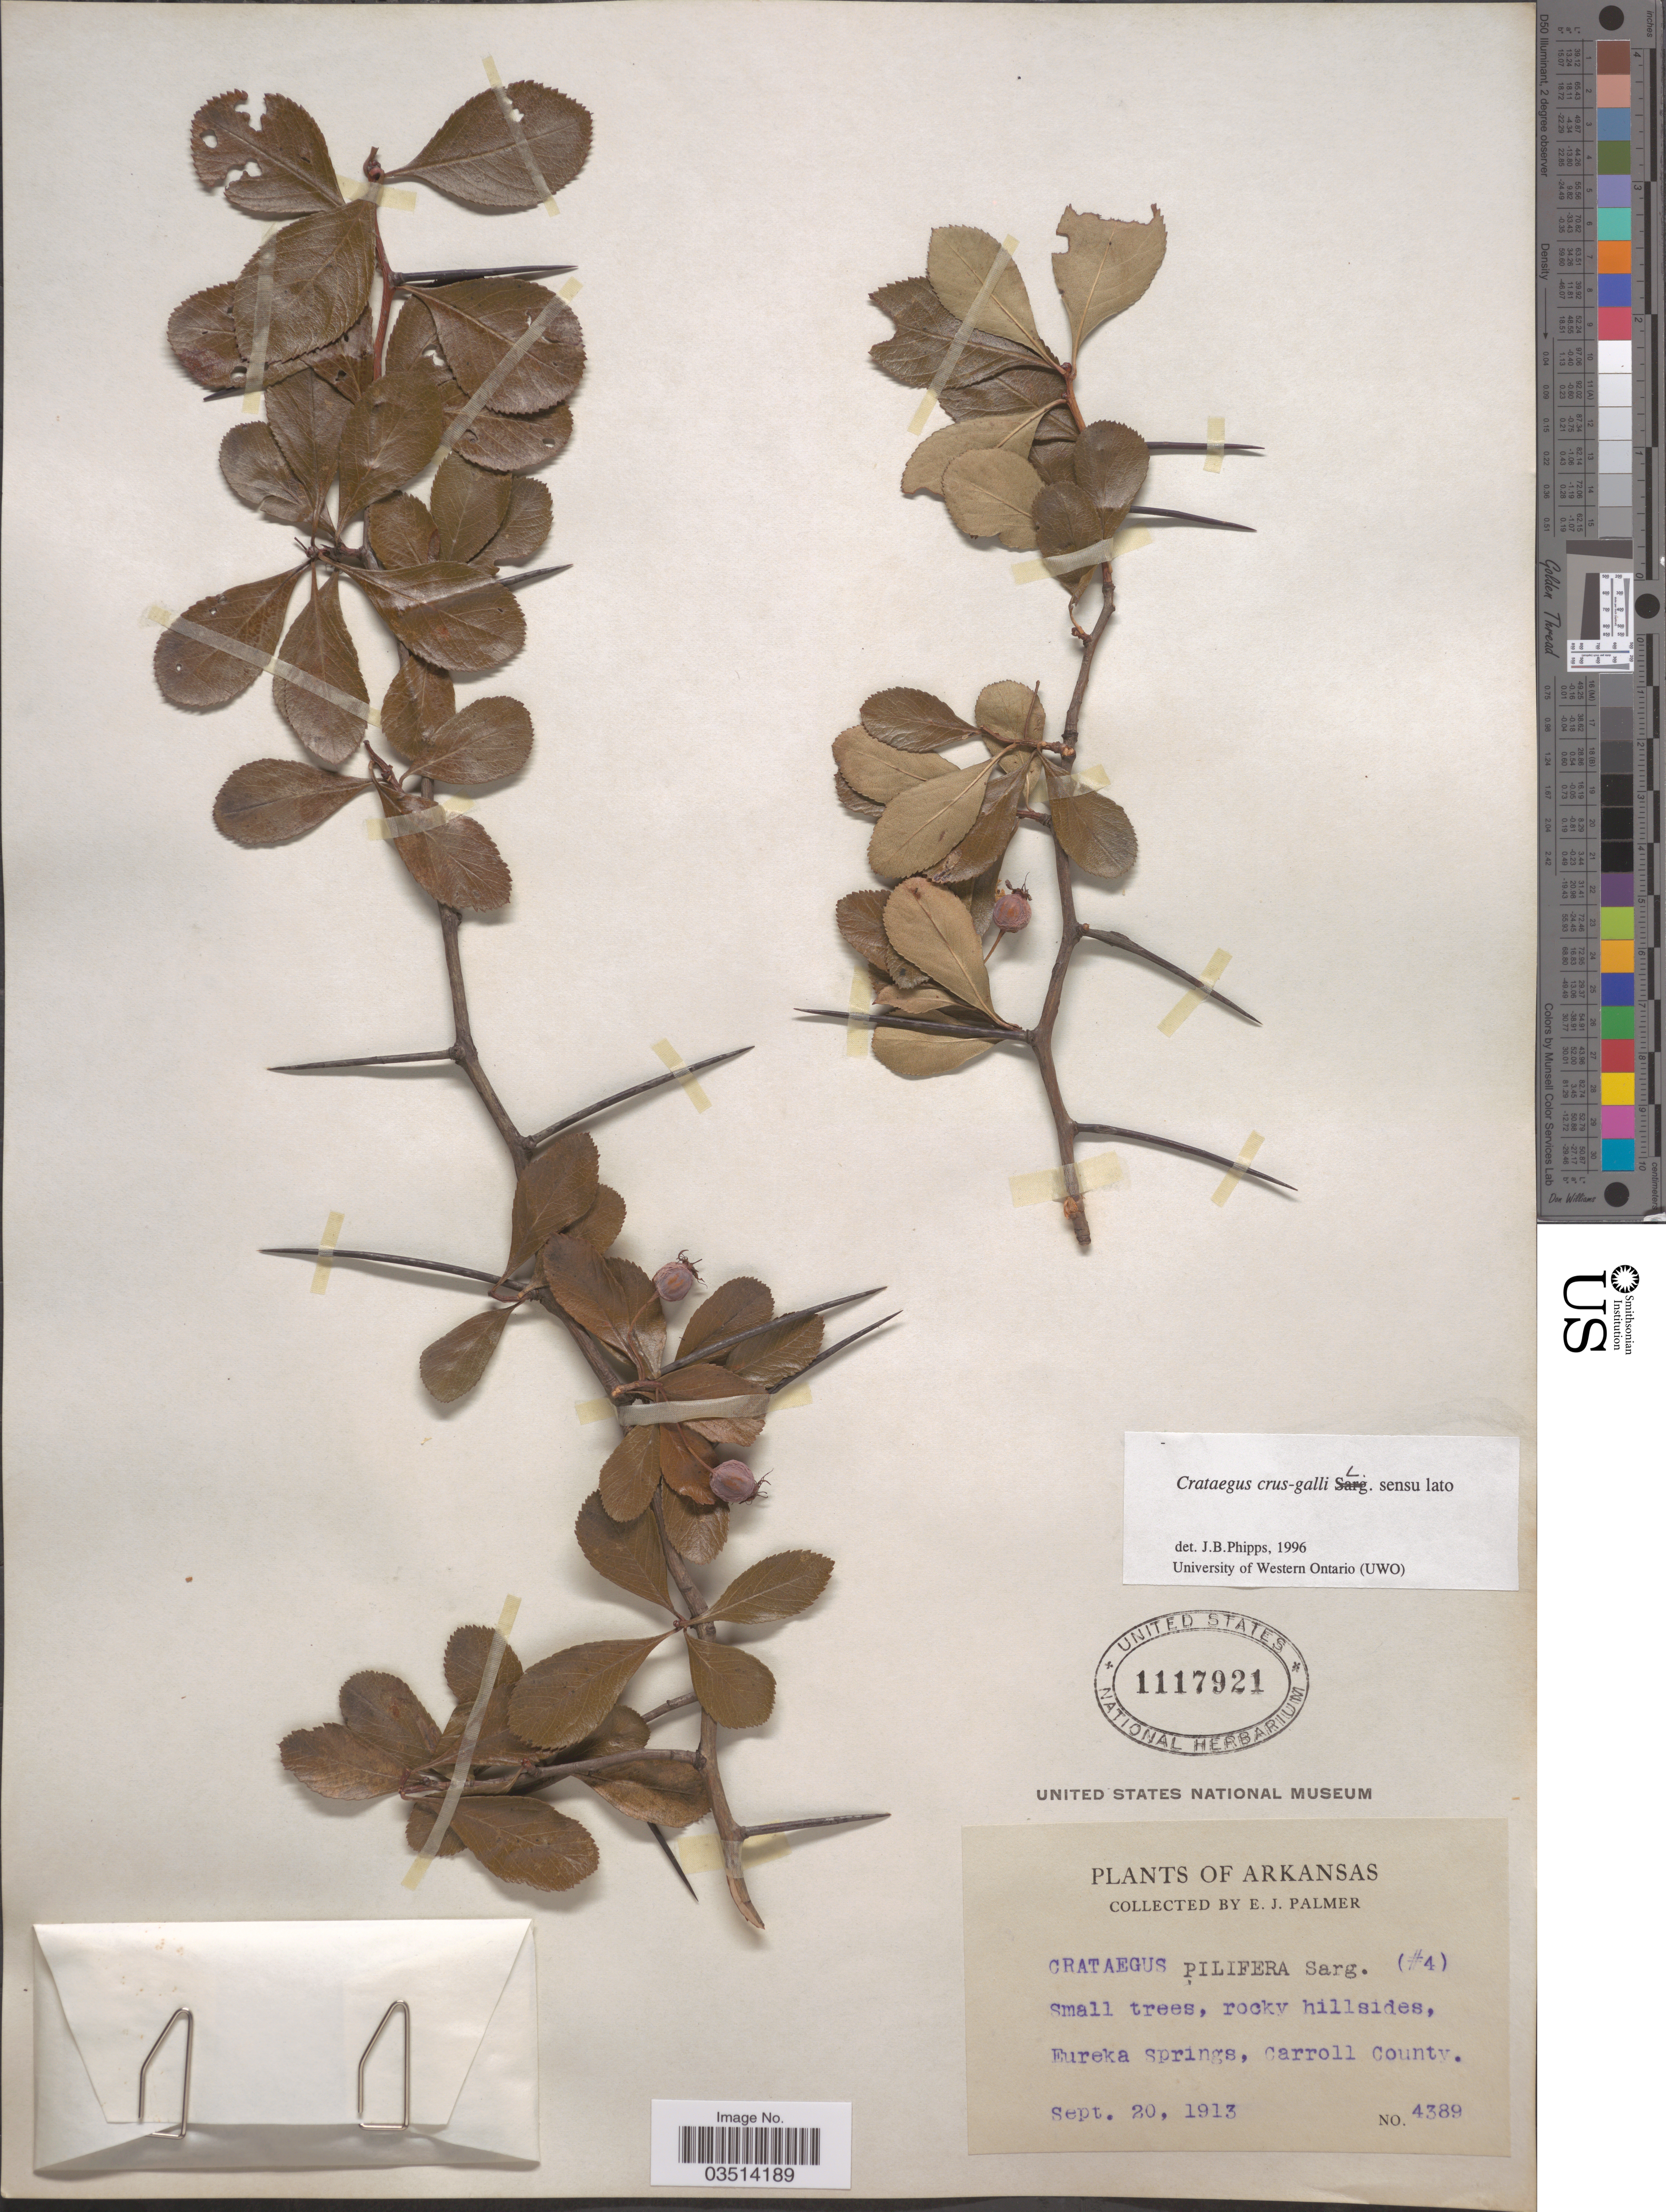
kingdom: Plantae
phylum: Tracheophyta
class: Magnoliopsida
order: Rosales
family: Rosaceae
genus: Crataegus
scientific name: Crataegus crus-galli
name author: L.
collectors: E. J. Palmer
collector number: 4389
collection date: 1913-09-20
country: United States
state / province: Arkansas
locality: Eureka Springs, Carroll County.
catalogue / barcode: US 1117921